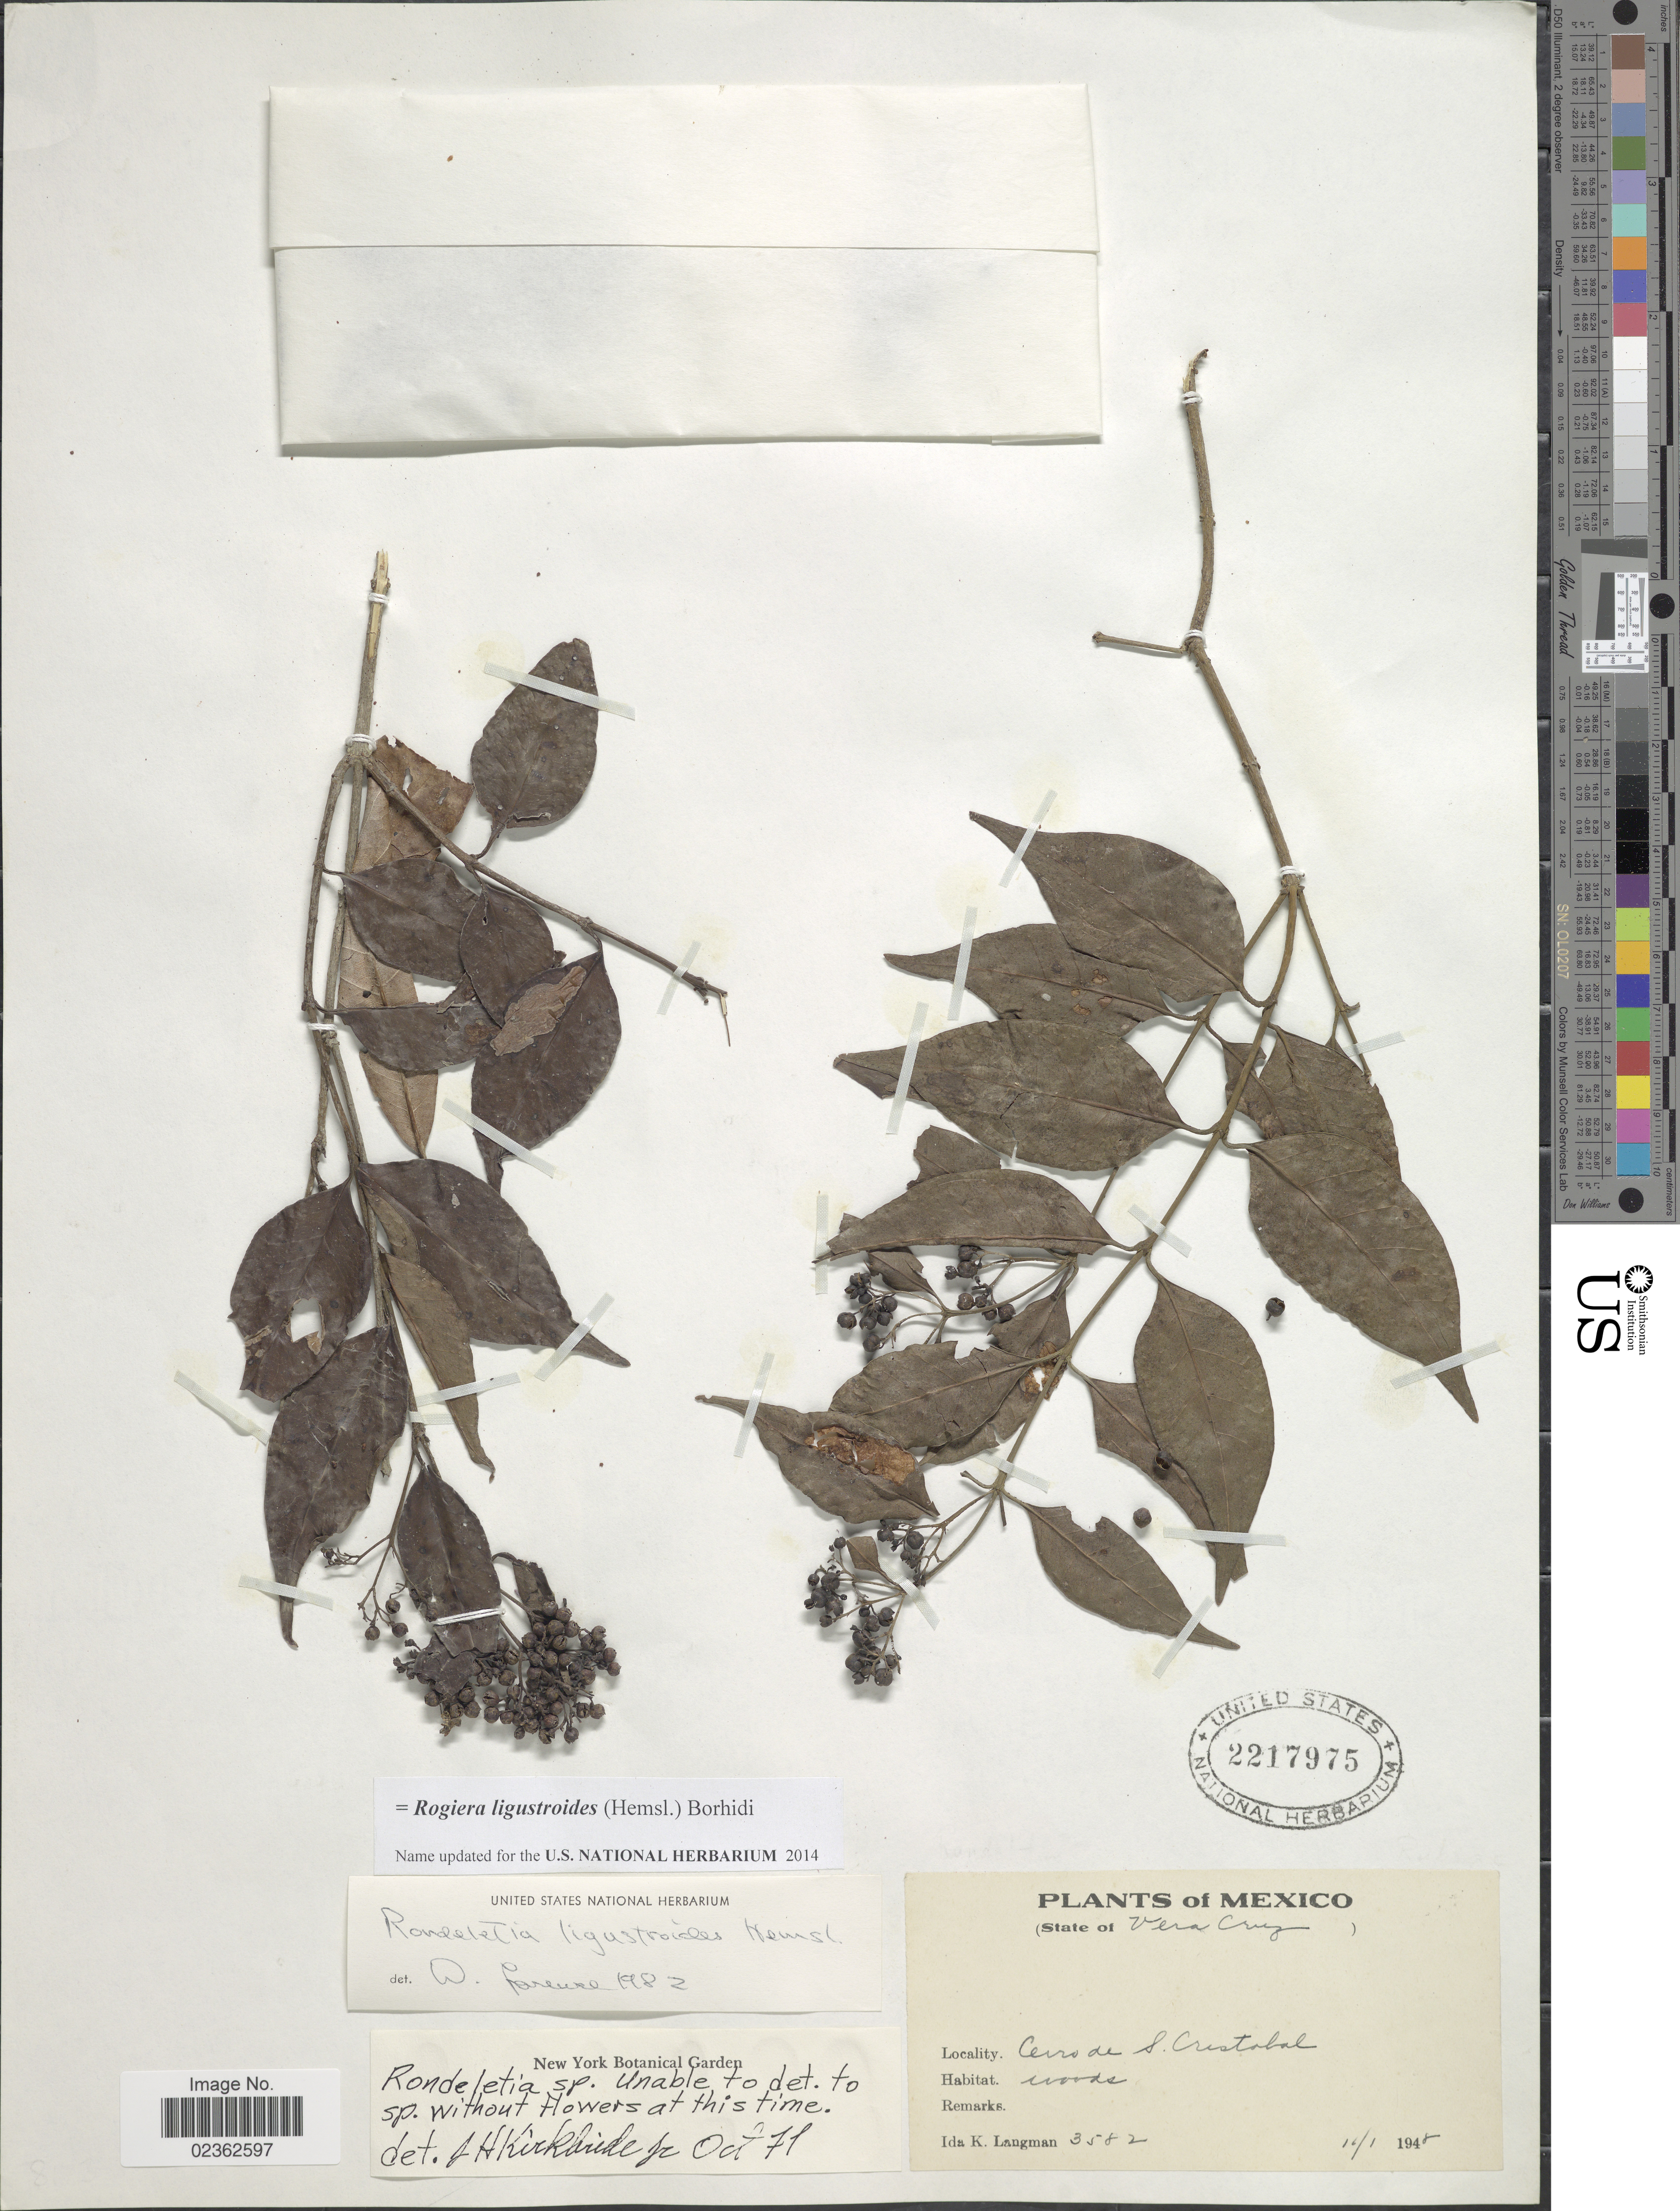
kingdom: Plantae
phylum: Tracheophyta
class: Magnoliopsida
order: Gentianales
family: Rubiaceae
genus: Rogiera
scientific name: Rogiera ligustroides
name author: (Hemsl.) Borhidi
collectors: I. K. Langman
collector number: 3582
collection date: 1948-01-11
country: Mexico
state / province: Veracruz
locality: Cerro de S. Cristobal.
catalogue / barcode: US 2217975